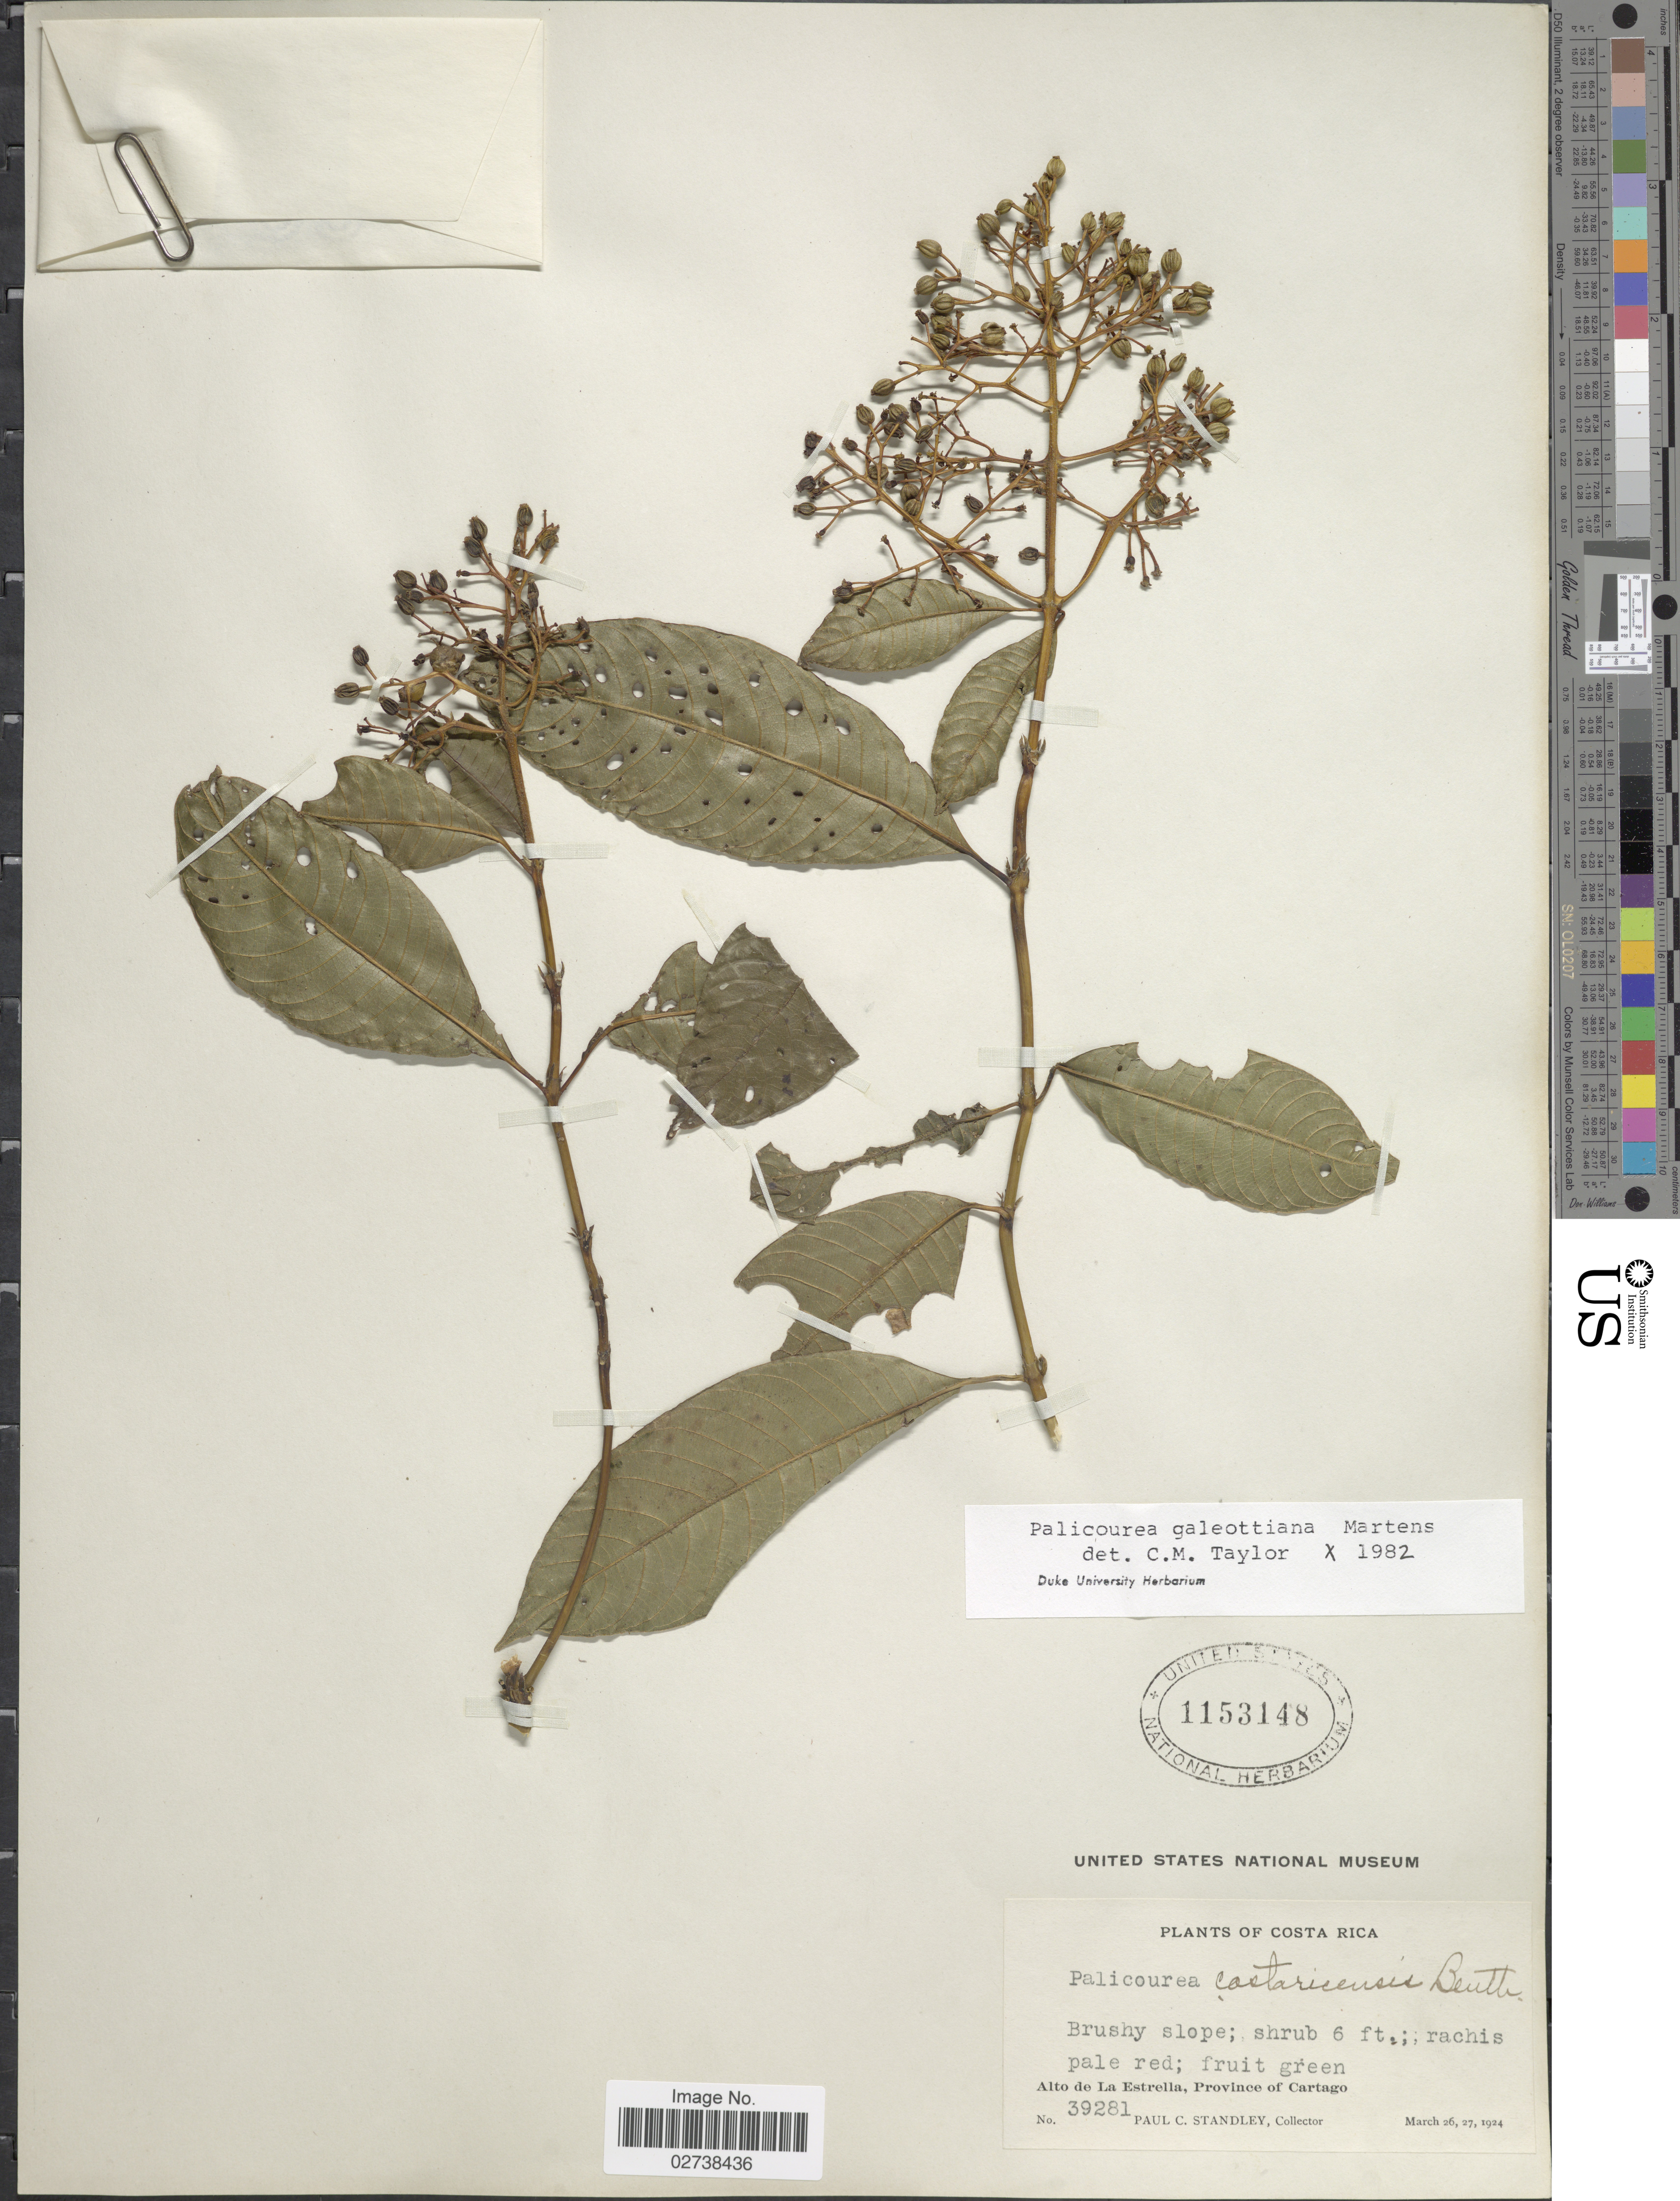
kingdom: Plantae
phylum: Tracheophyta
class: Magnoliopsida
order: Gentianales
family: Rubiaceae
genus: Palicourea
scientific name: Palicourea galeottiana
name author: M. Martens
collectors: P. C. Standley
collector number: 39281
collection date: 1924-03-26/1924-03-27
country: Costa Rica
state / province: Cartago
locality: Alto de La Estrella, Province of Cartago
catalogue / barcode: US 1153148